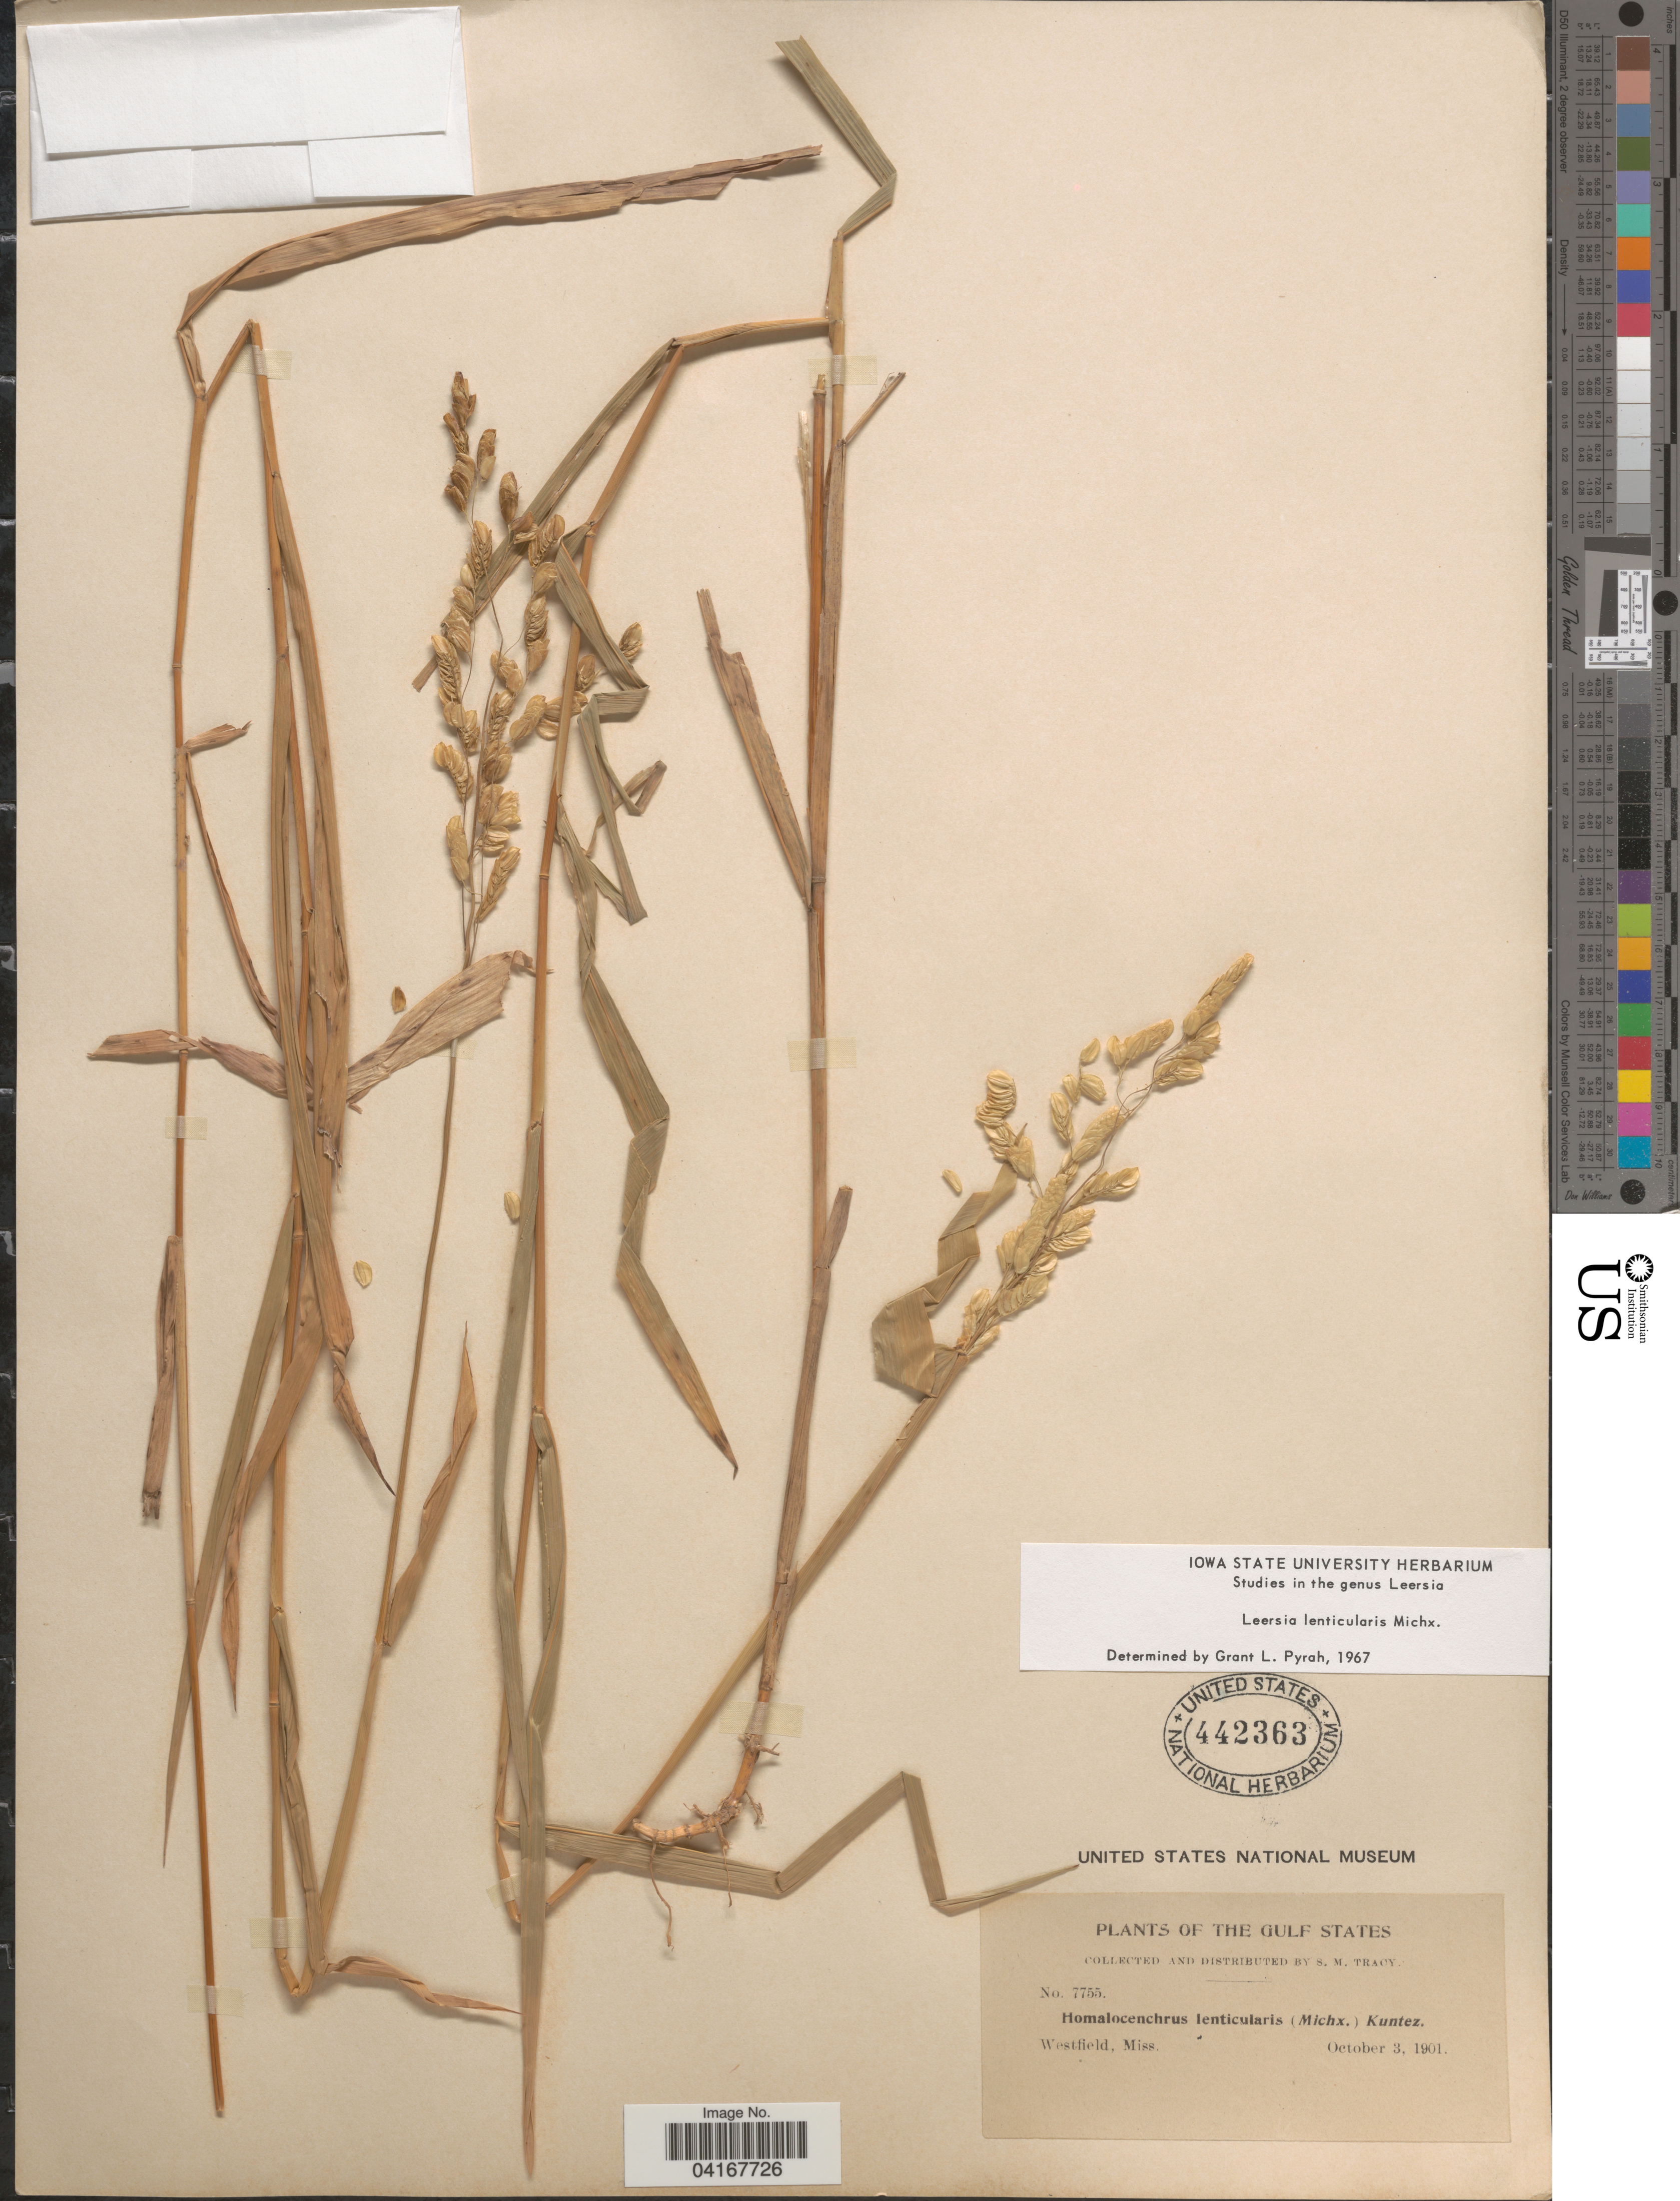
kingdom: Plantae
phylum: Tracheophyta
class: Liliopsida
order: Poales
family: Poaceae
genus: Leersia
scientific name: Leersia lenticularis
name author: Michx.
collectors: S. M. Tracy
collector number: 7755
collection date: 1901-10-03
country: United States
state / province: Mississippi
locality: The Gulf States. Westfield.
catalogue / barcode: US 442363